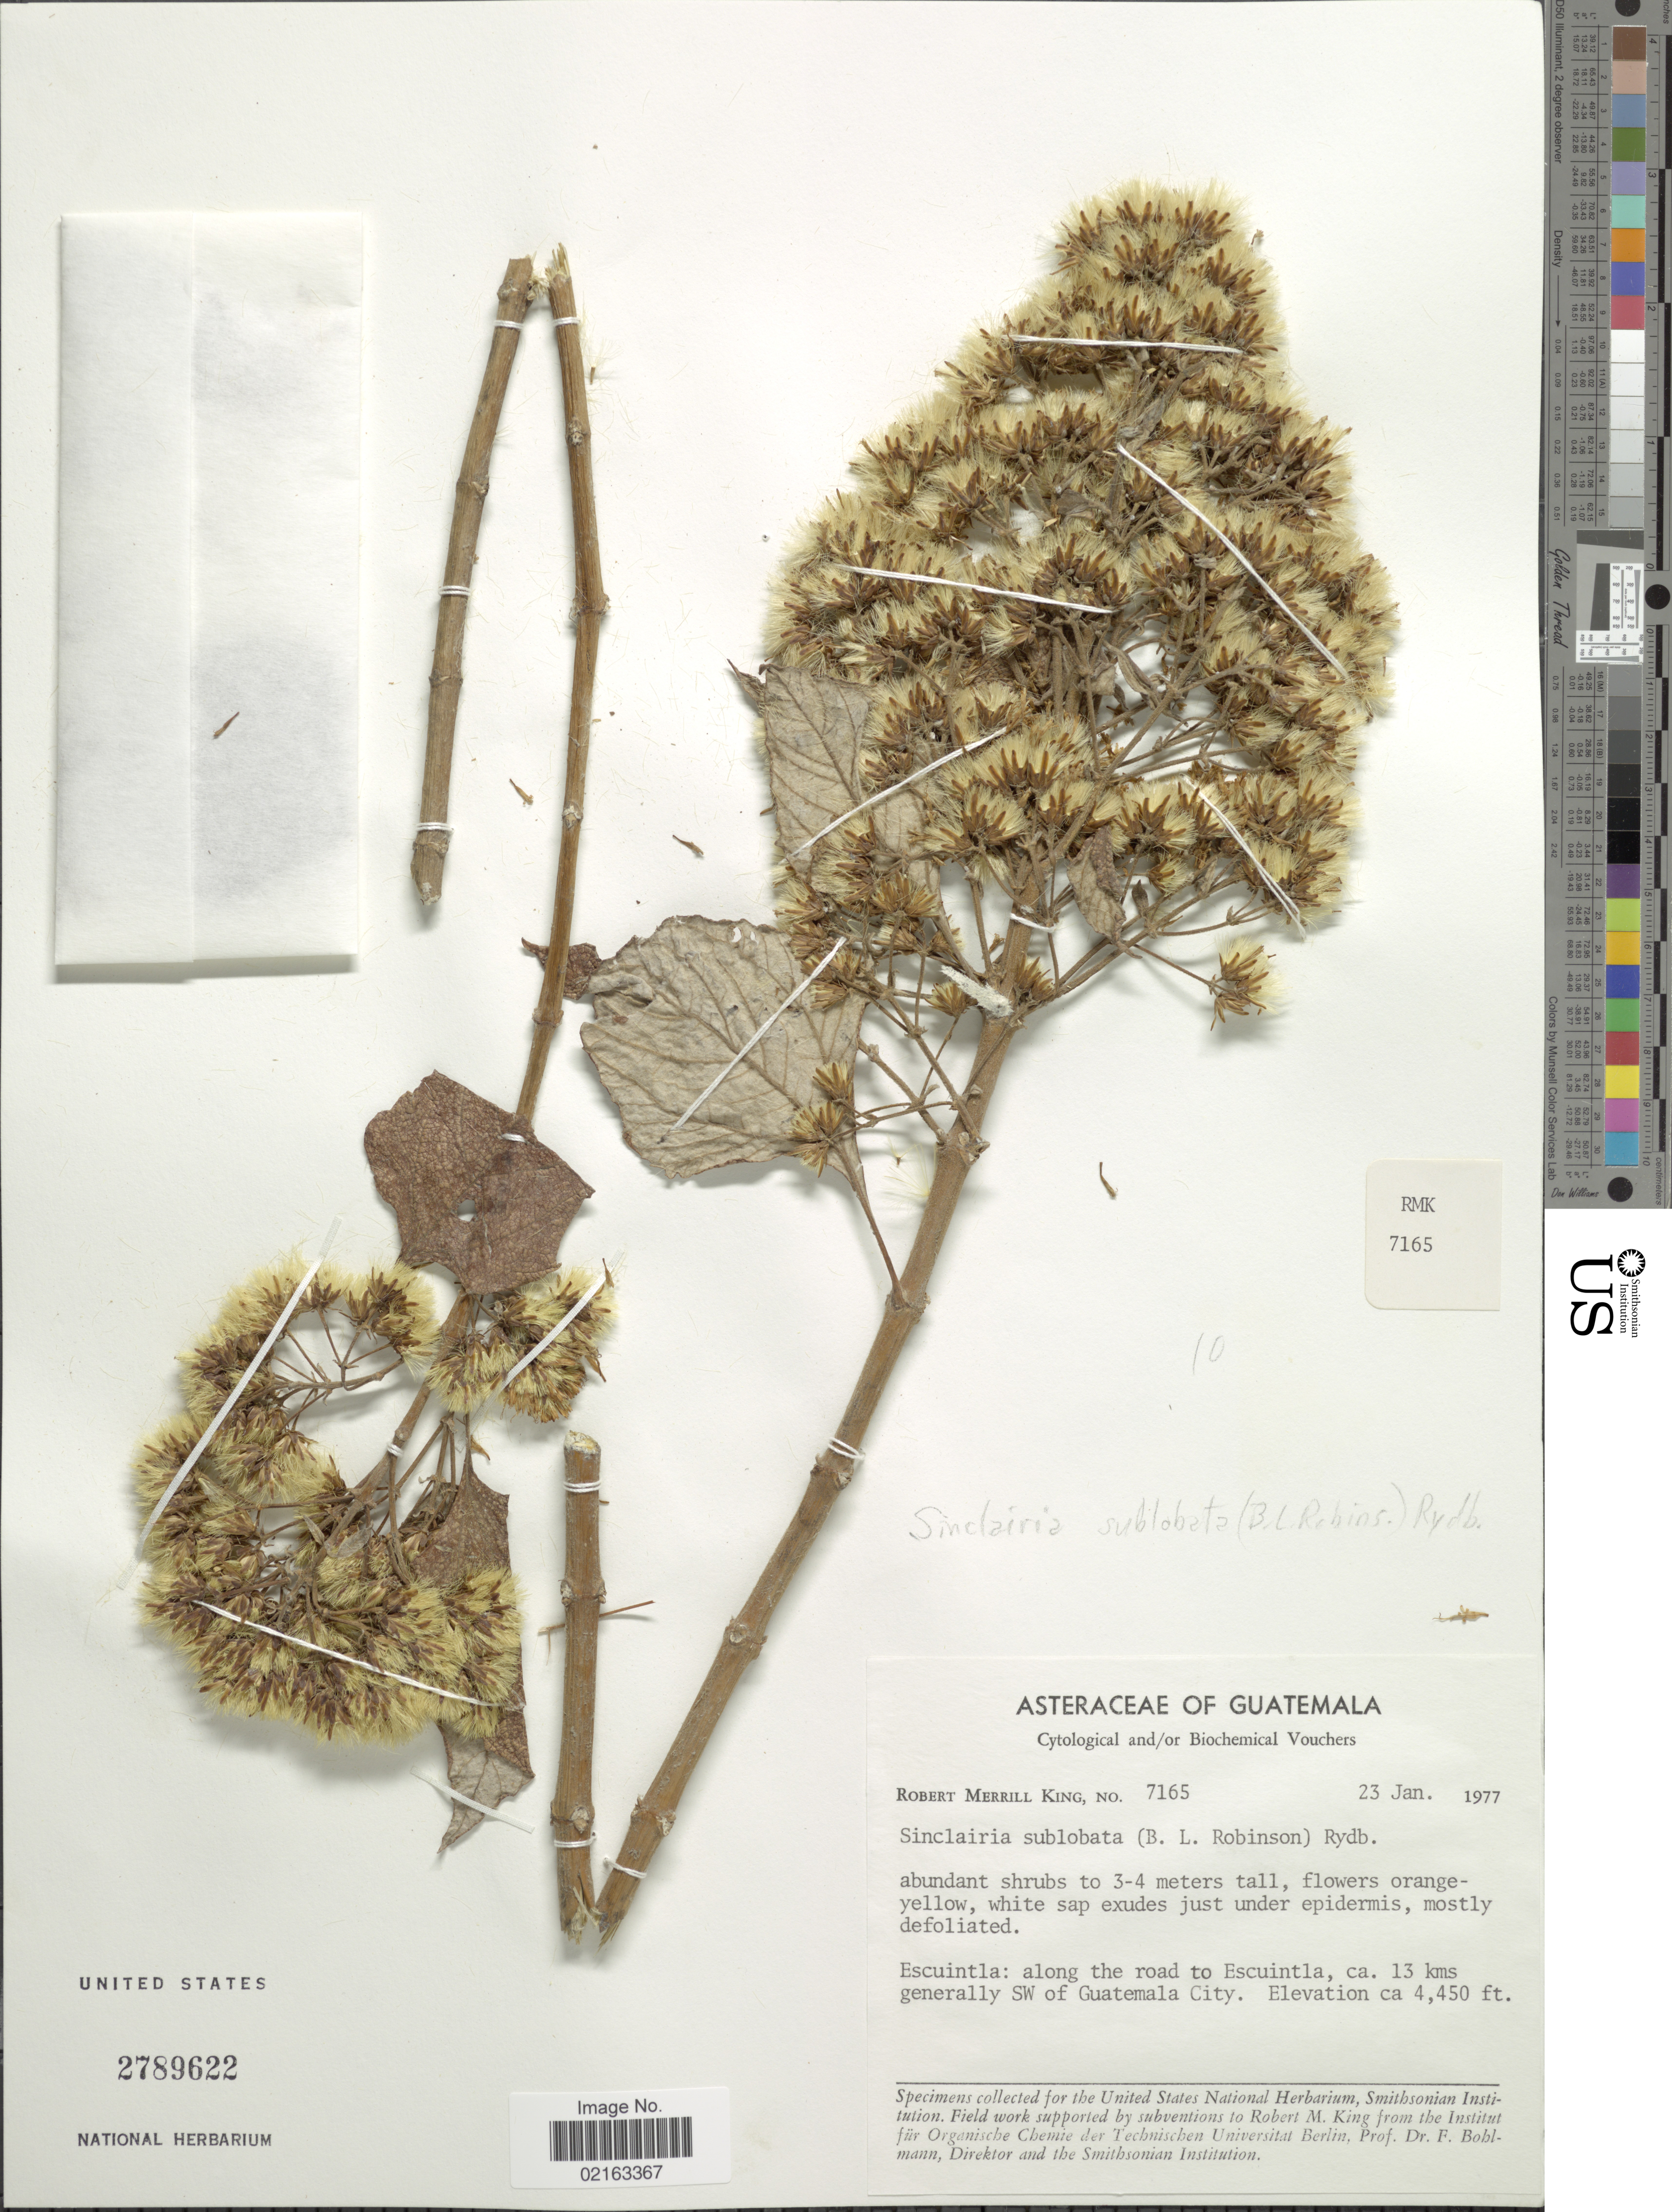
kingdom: Plantae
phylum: Tracheophyta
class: Magnoliopsida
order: Asterales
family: Asteraceae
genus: Sinclairia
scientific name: Sinclairia sublobata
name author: (B.L. Rob.) Rydb.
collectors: R. M. King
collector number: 7165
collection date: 1977-01-23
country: Guatemala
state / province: Escuintla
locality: Escuintla: along the road to Escuintla, ca. 13 kms generally SW of Guatemala City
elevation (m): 1356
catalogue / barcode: US 2789622